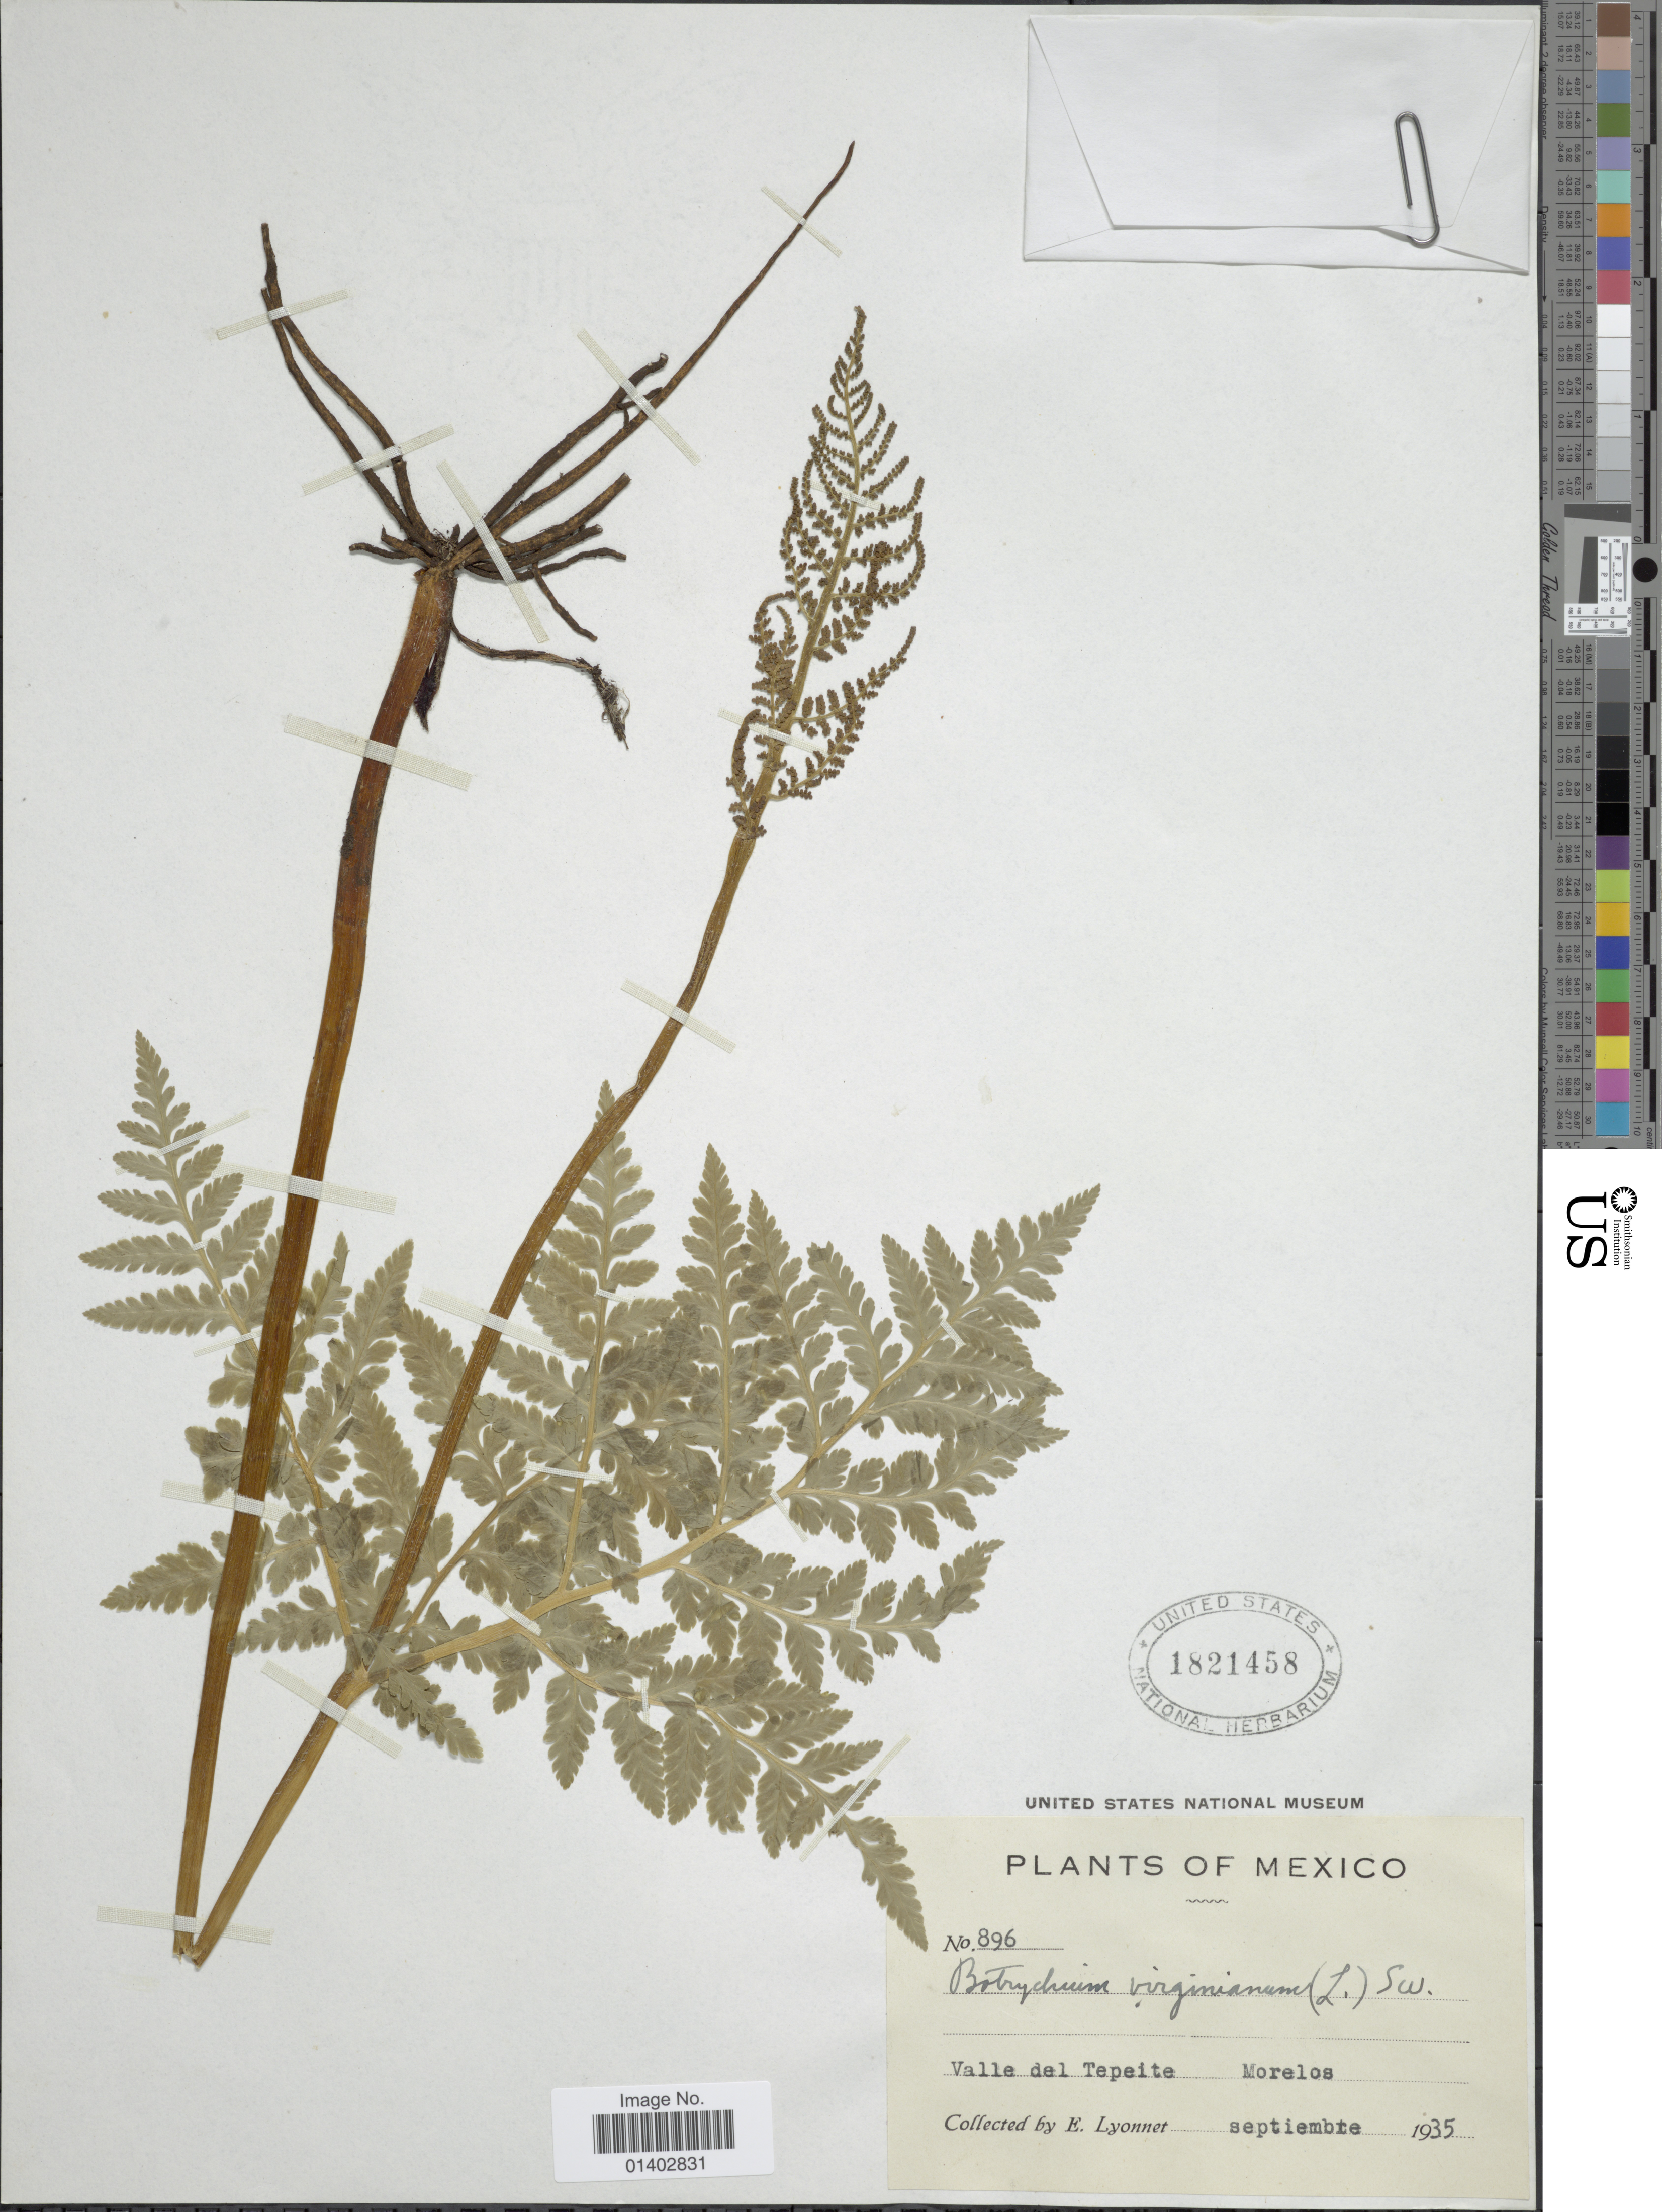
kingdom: Plantae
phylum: Tracheophyta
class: Polypodiopsida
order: Ophioglossales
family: Ophioglossaceae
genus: Botrychium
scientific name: Botrychium virginianum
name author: (L.) Sw.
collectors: E. Lyonnet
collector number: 896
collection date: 1935-09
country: Mexico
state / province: Morelos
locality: Valle del Tepeite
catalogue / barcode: US 1821458